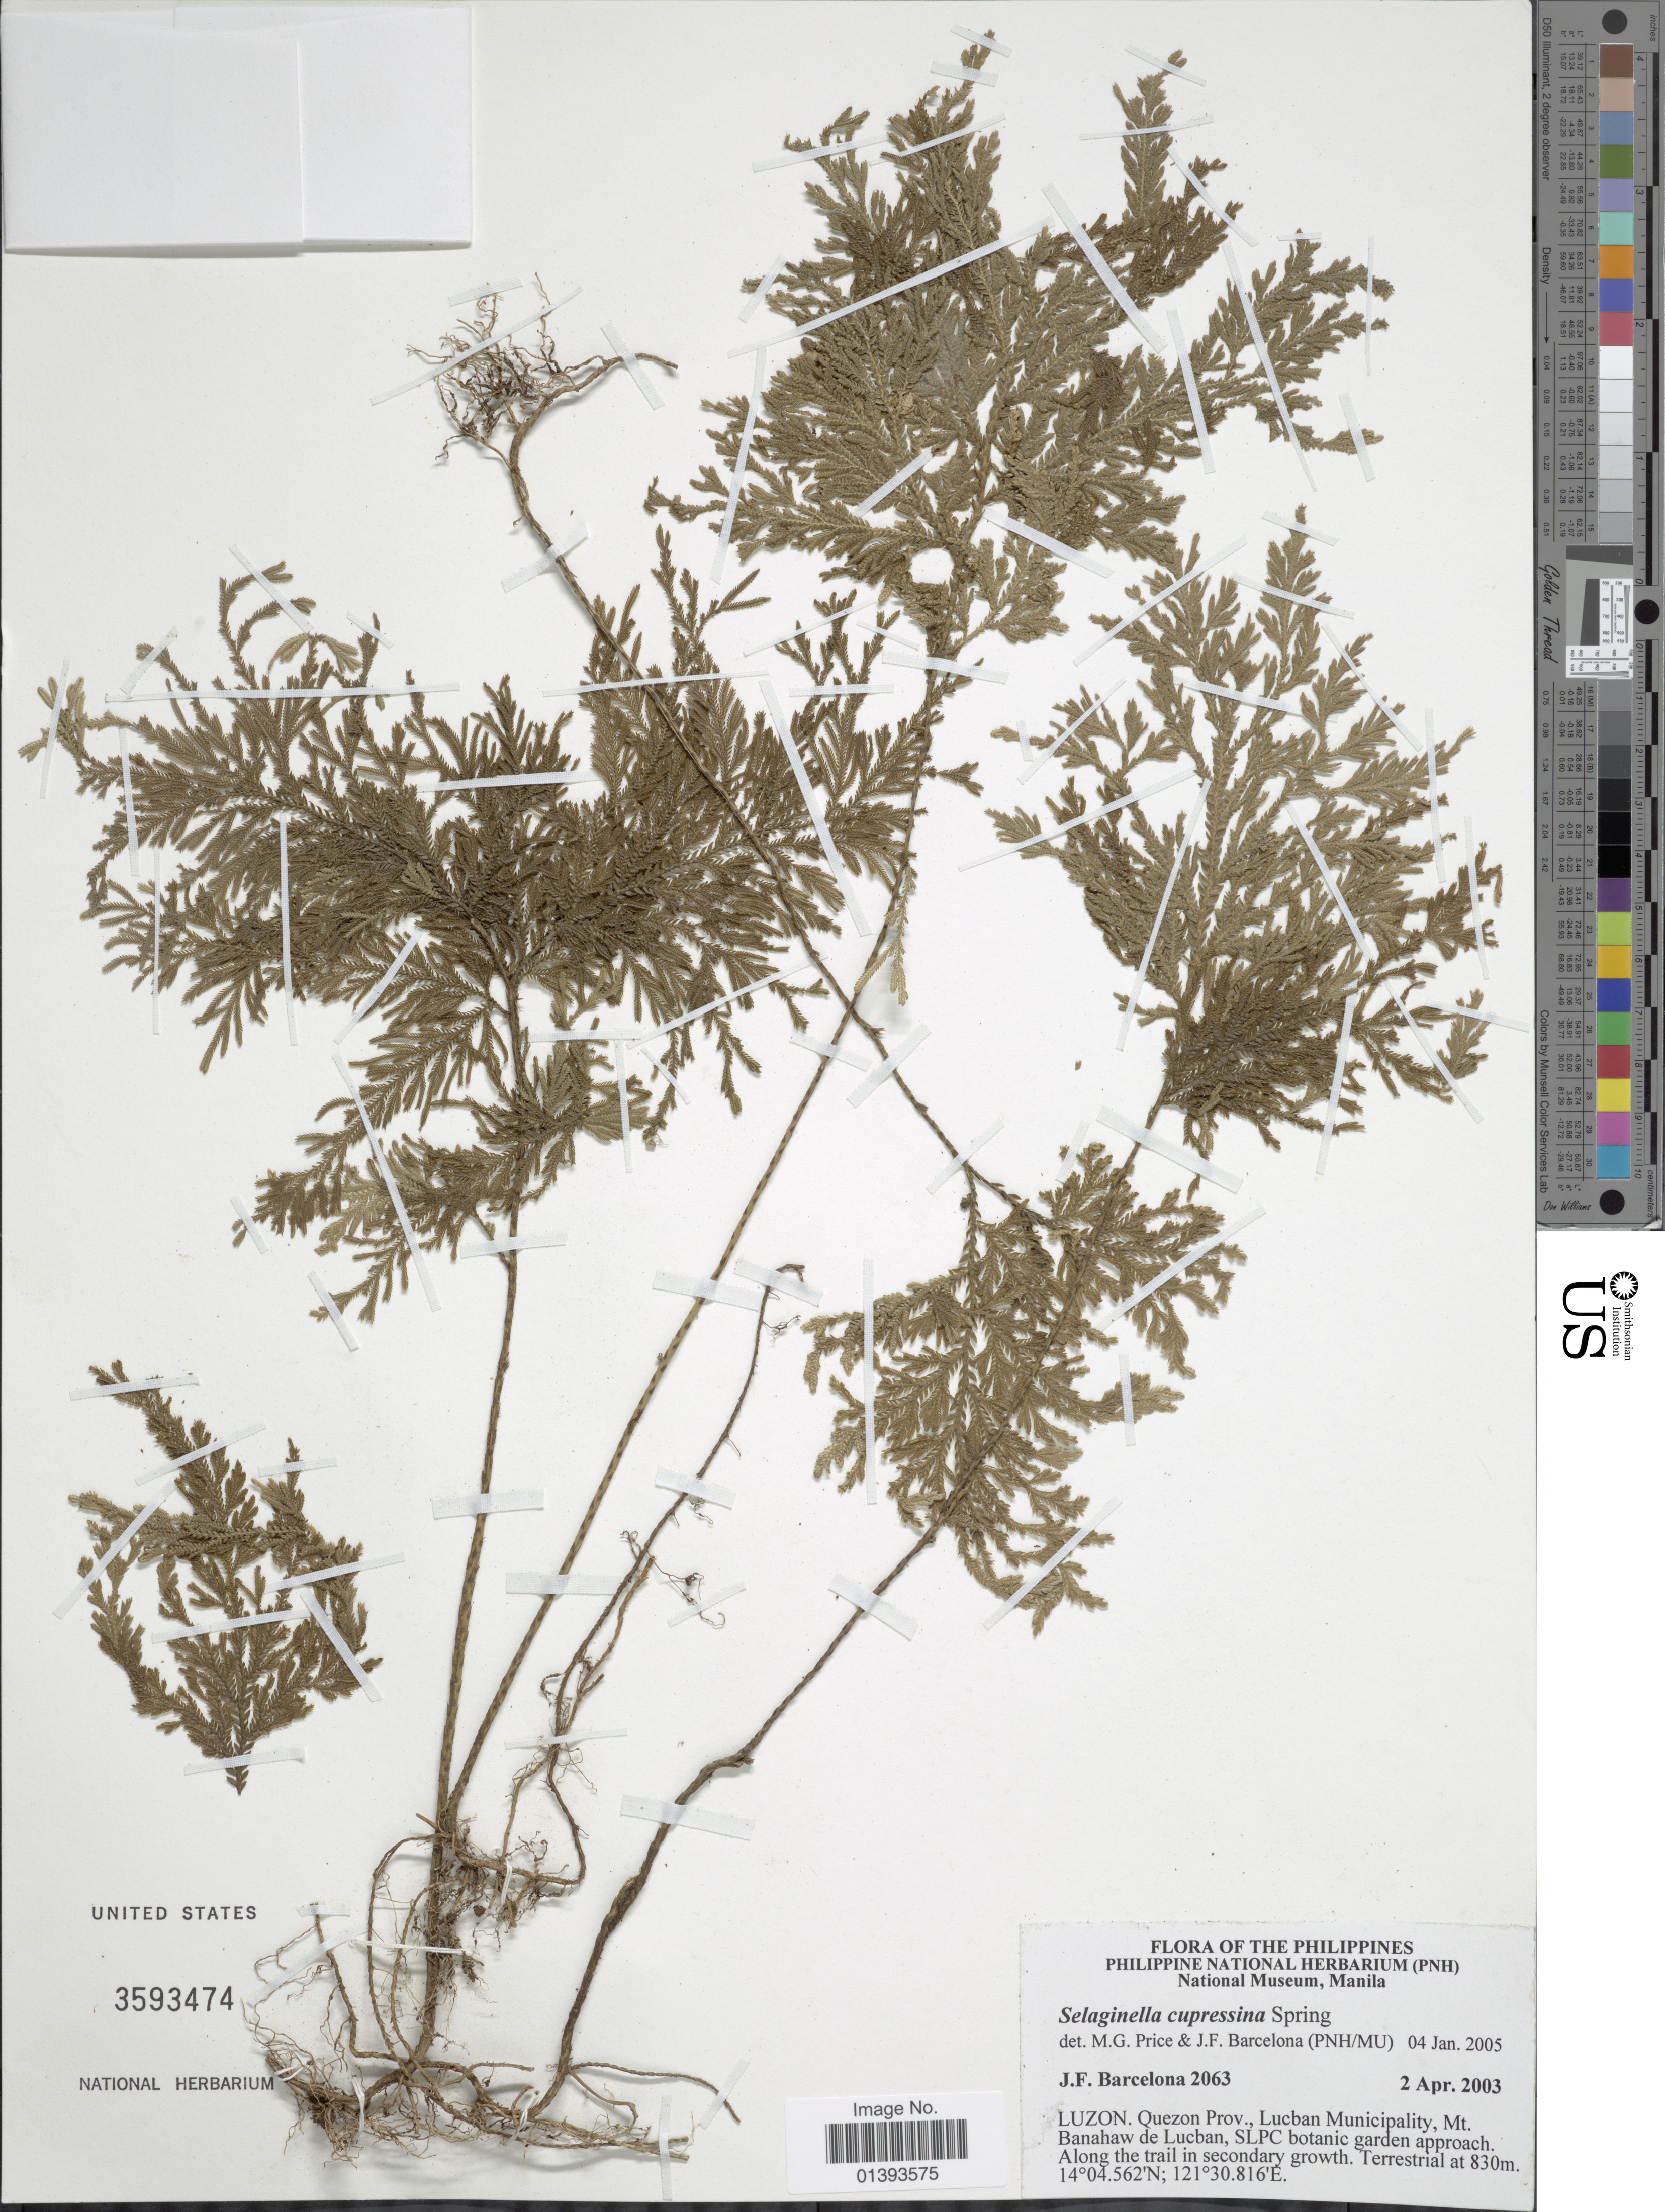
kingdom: Plantae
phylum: Tracheophyta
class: Lycopodiopsida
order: Selaginellales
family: Selaginellaceae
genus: Selaginella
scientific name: Selaginella cupressina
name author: (Willd.) Spring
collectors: J. F. Barcelona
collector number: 2063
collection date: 2003-04-02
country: Philippines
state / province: Central Luzon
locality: Luzon, Quezon Prov., Lucban Municipality, Mt. Banahaw de Lucban,SLPC botanic garden approach, along the trail in secondary growth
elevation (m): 830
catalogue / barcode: US 3593474